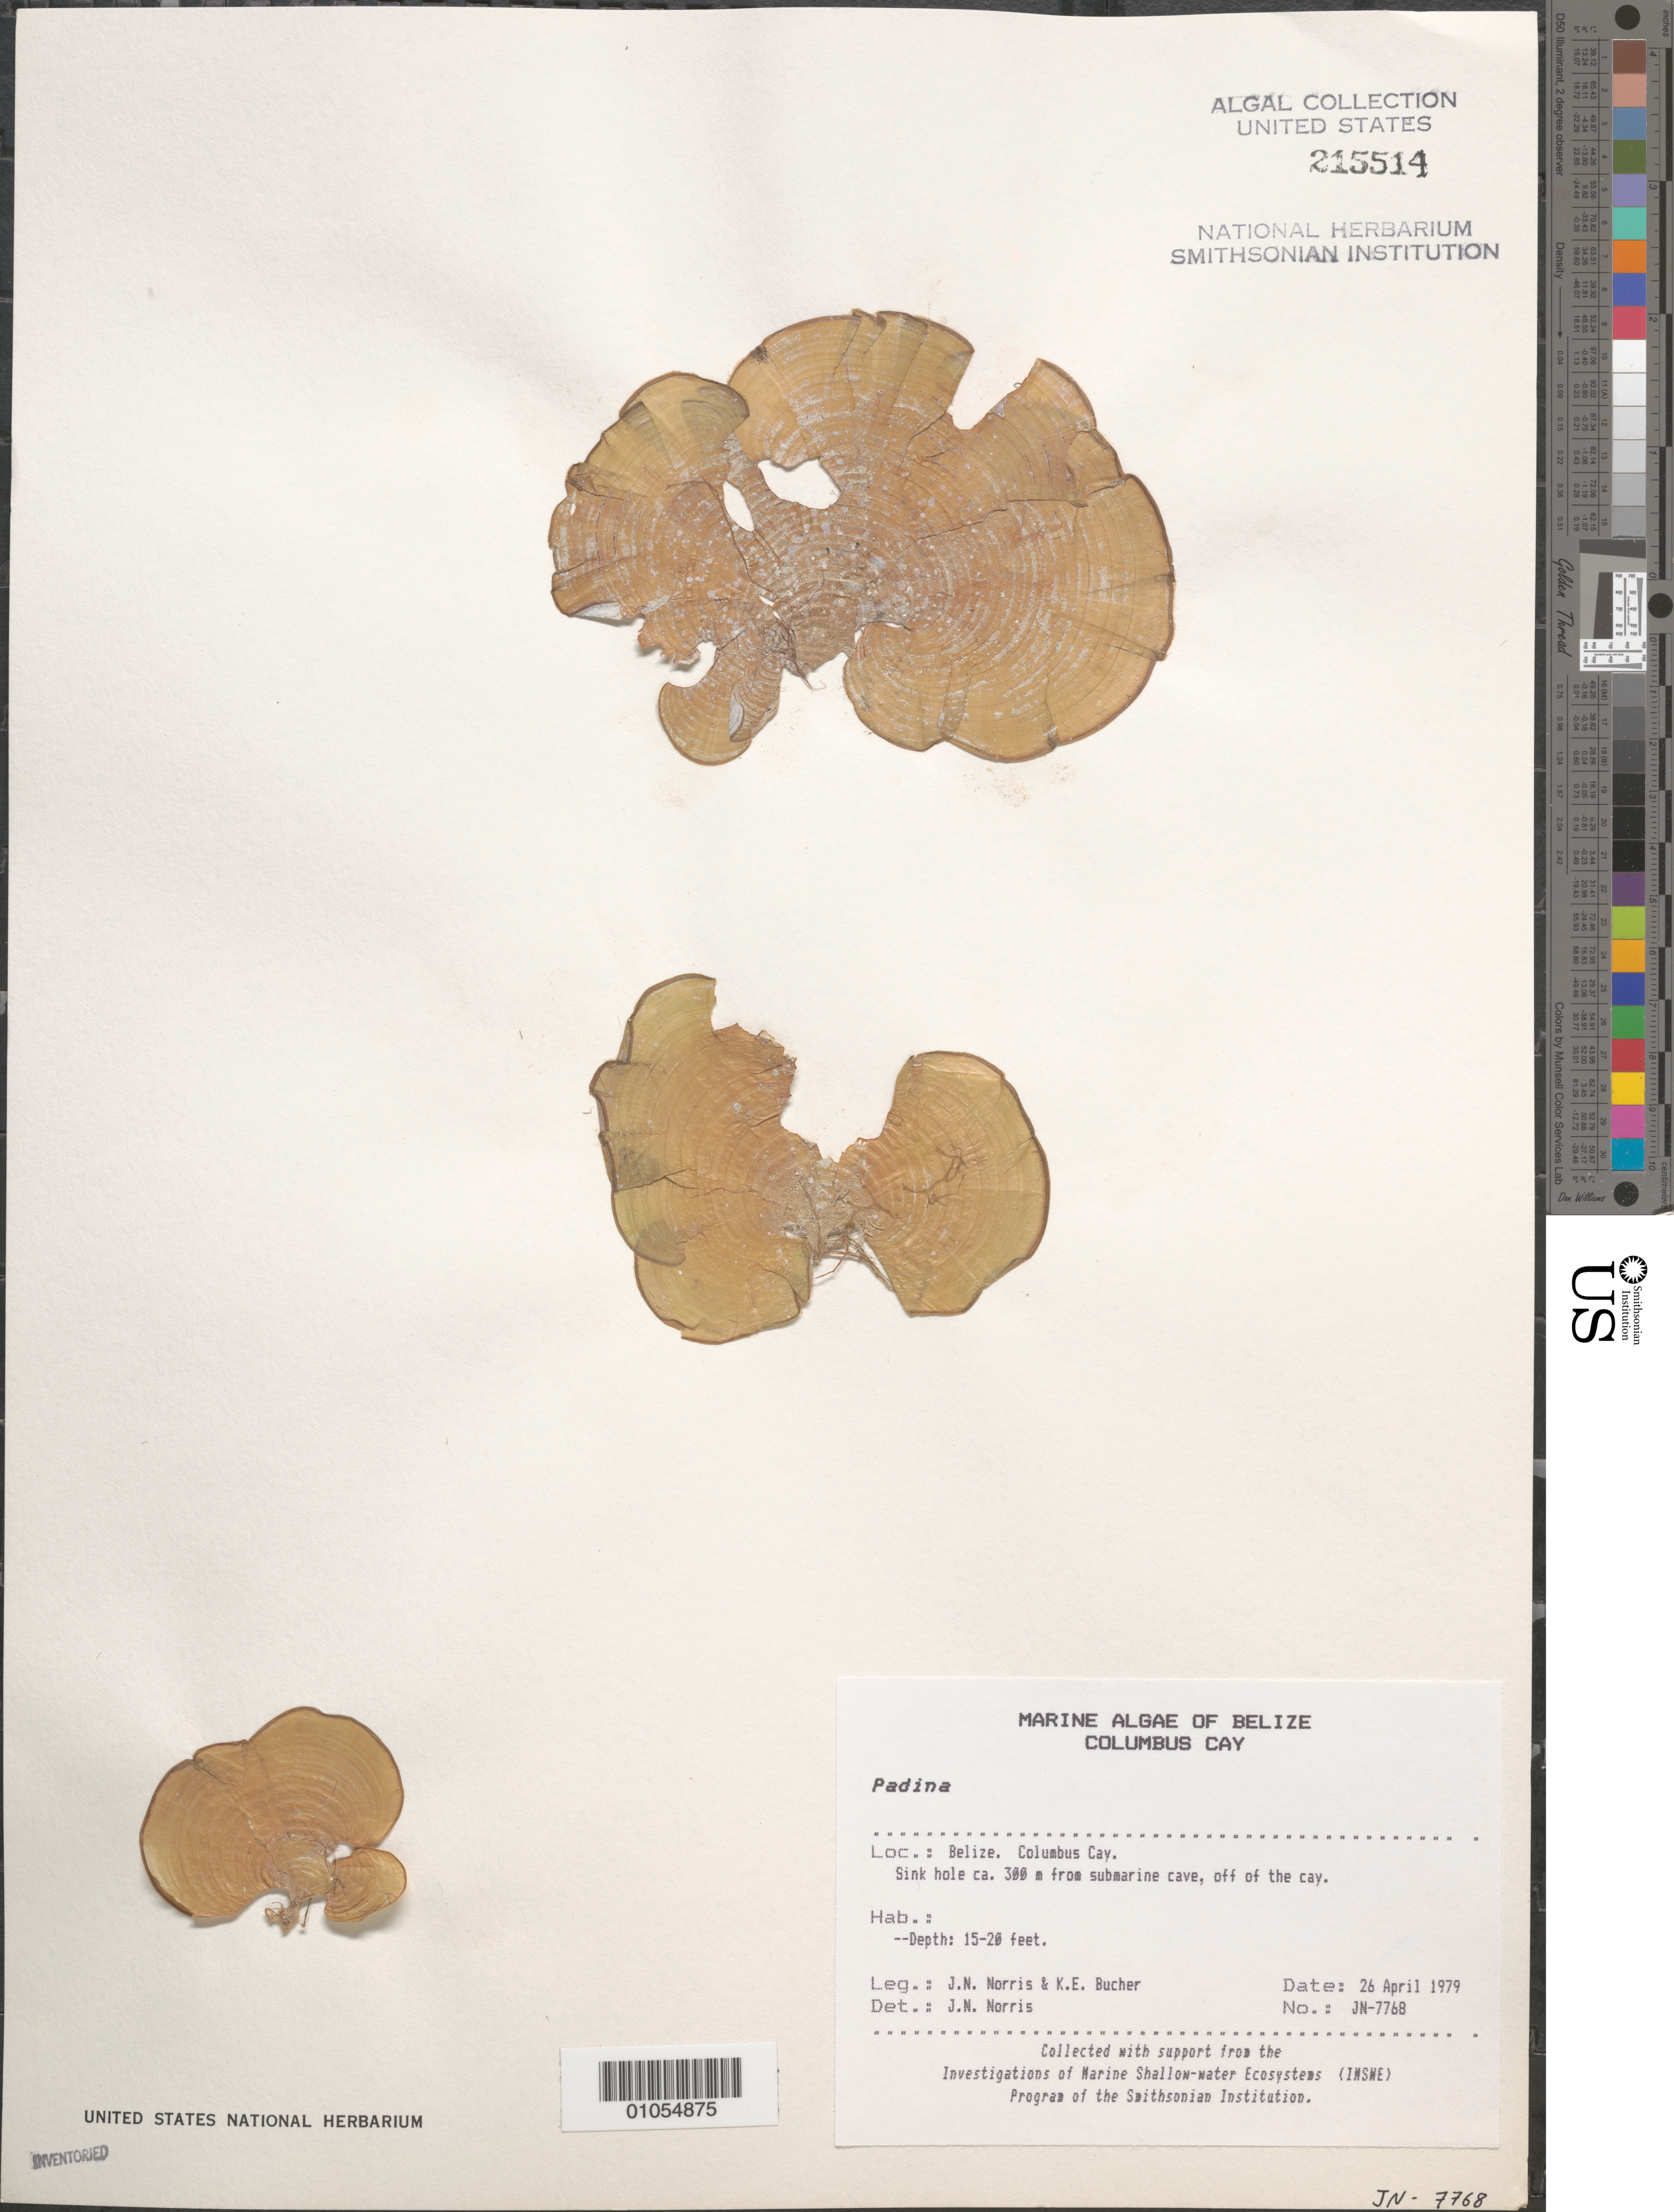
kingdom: Chromista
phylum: Ochrophyta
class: Phaeophyceae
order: Dictyotales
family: Dictyotaceae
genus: Padina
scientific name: Padina sp.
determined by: Norris, James N.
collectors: J. N. Norris & K. E. Bucher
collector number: JN-7768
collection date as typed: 26 Apr 1979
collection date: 1979-04-26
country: Belize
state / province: Stann Creek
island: Columbus Cay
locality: Sink hole ca. 300 m from submarine cave, off of the cay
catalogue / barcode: US 215514